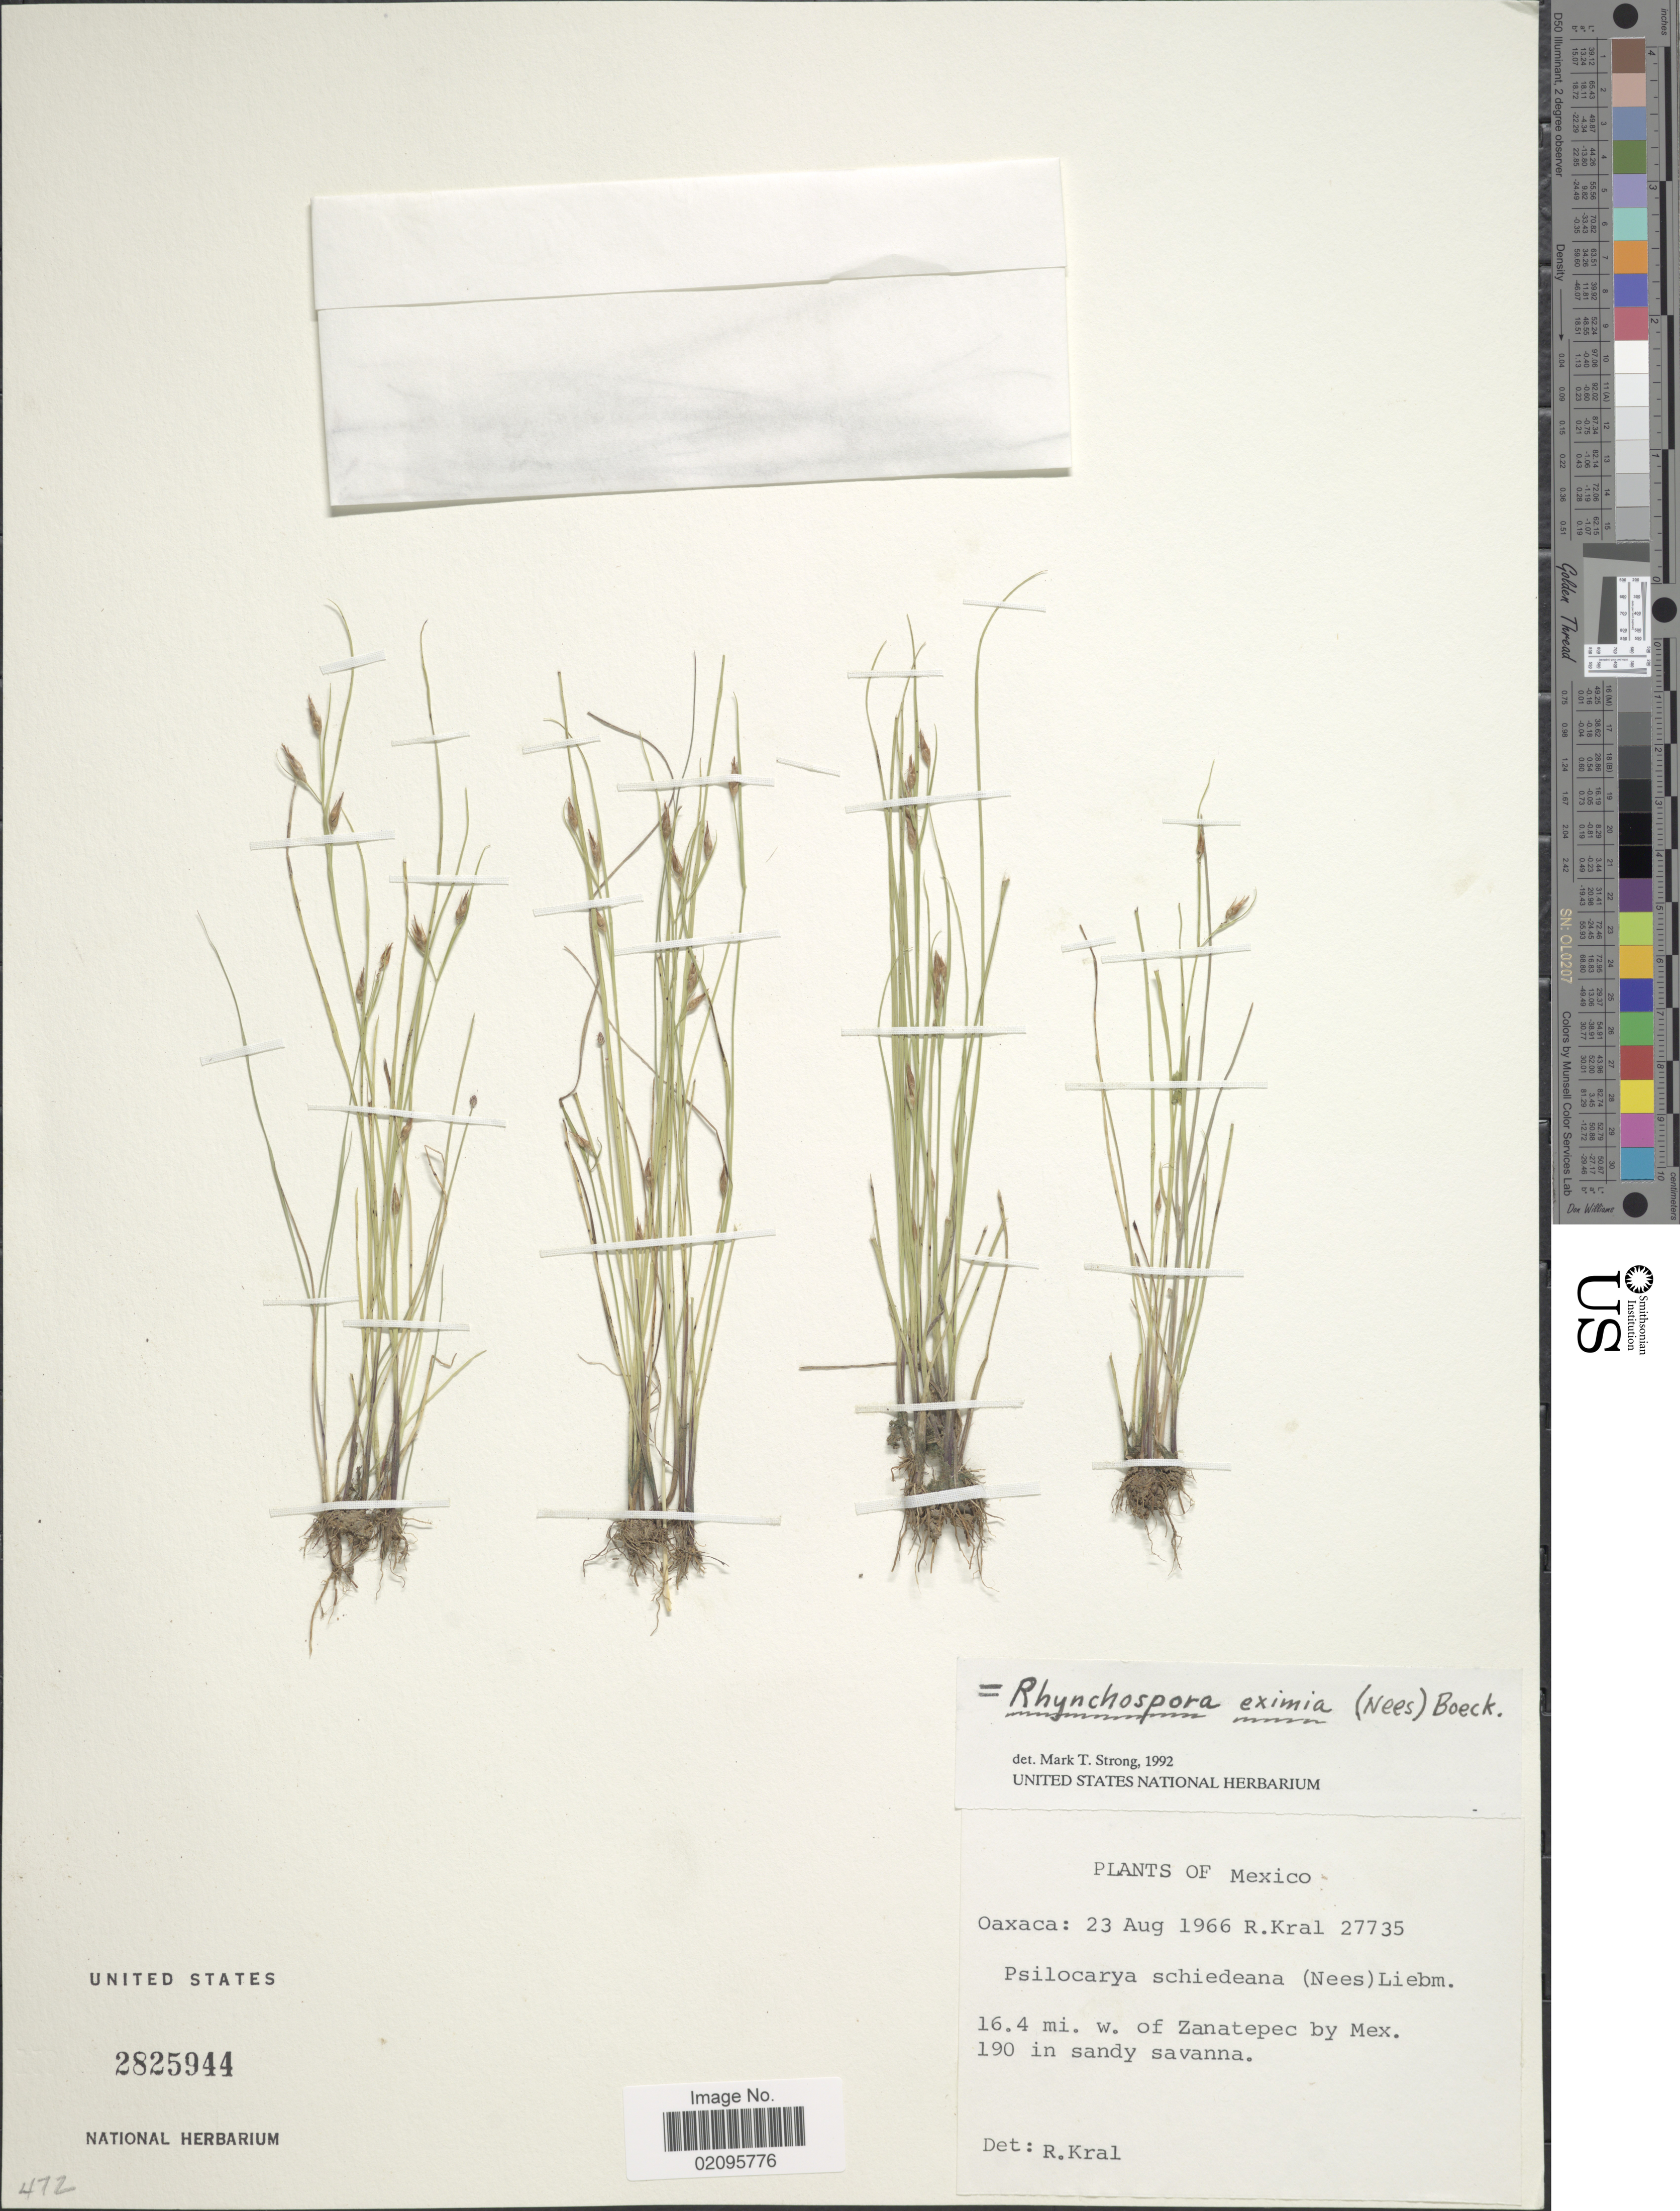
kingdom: Plantae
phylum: Tracheophyta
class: Liliopsida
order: Poales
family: Cyperaceae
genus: Rhynchospora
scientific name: Rhynchospora eximia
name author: (Nees) Boeckeler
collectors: R. Kral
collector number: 27735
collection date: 1966-08-23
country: Mexico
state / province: Oaxaca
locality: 19.4 mi. w. of zanatepec by Mex. 190 in sandy savanna.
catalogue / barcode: US 2825944